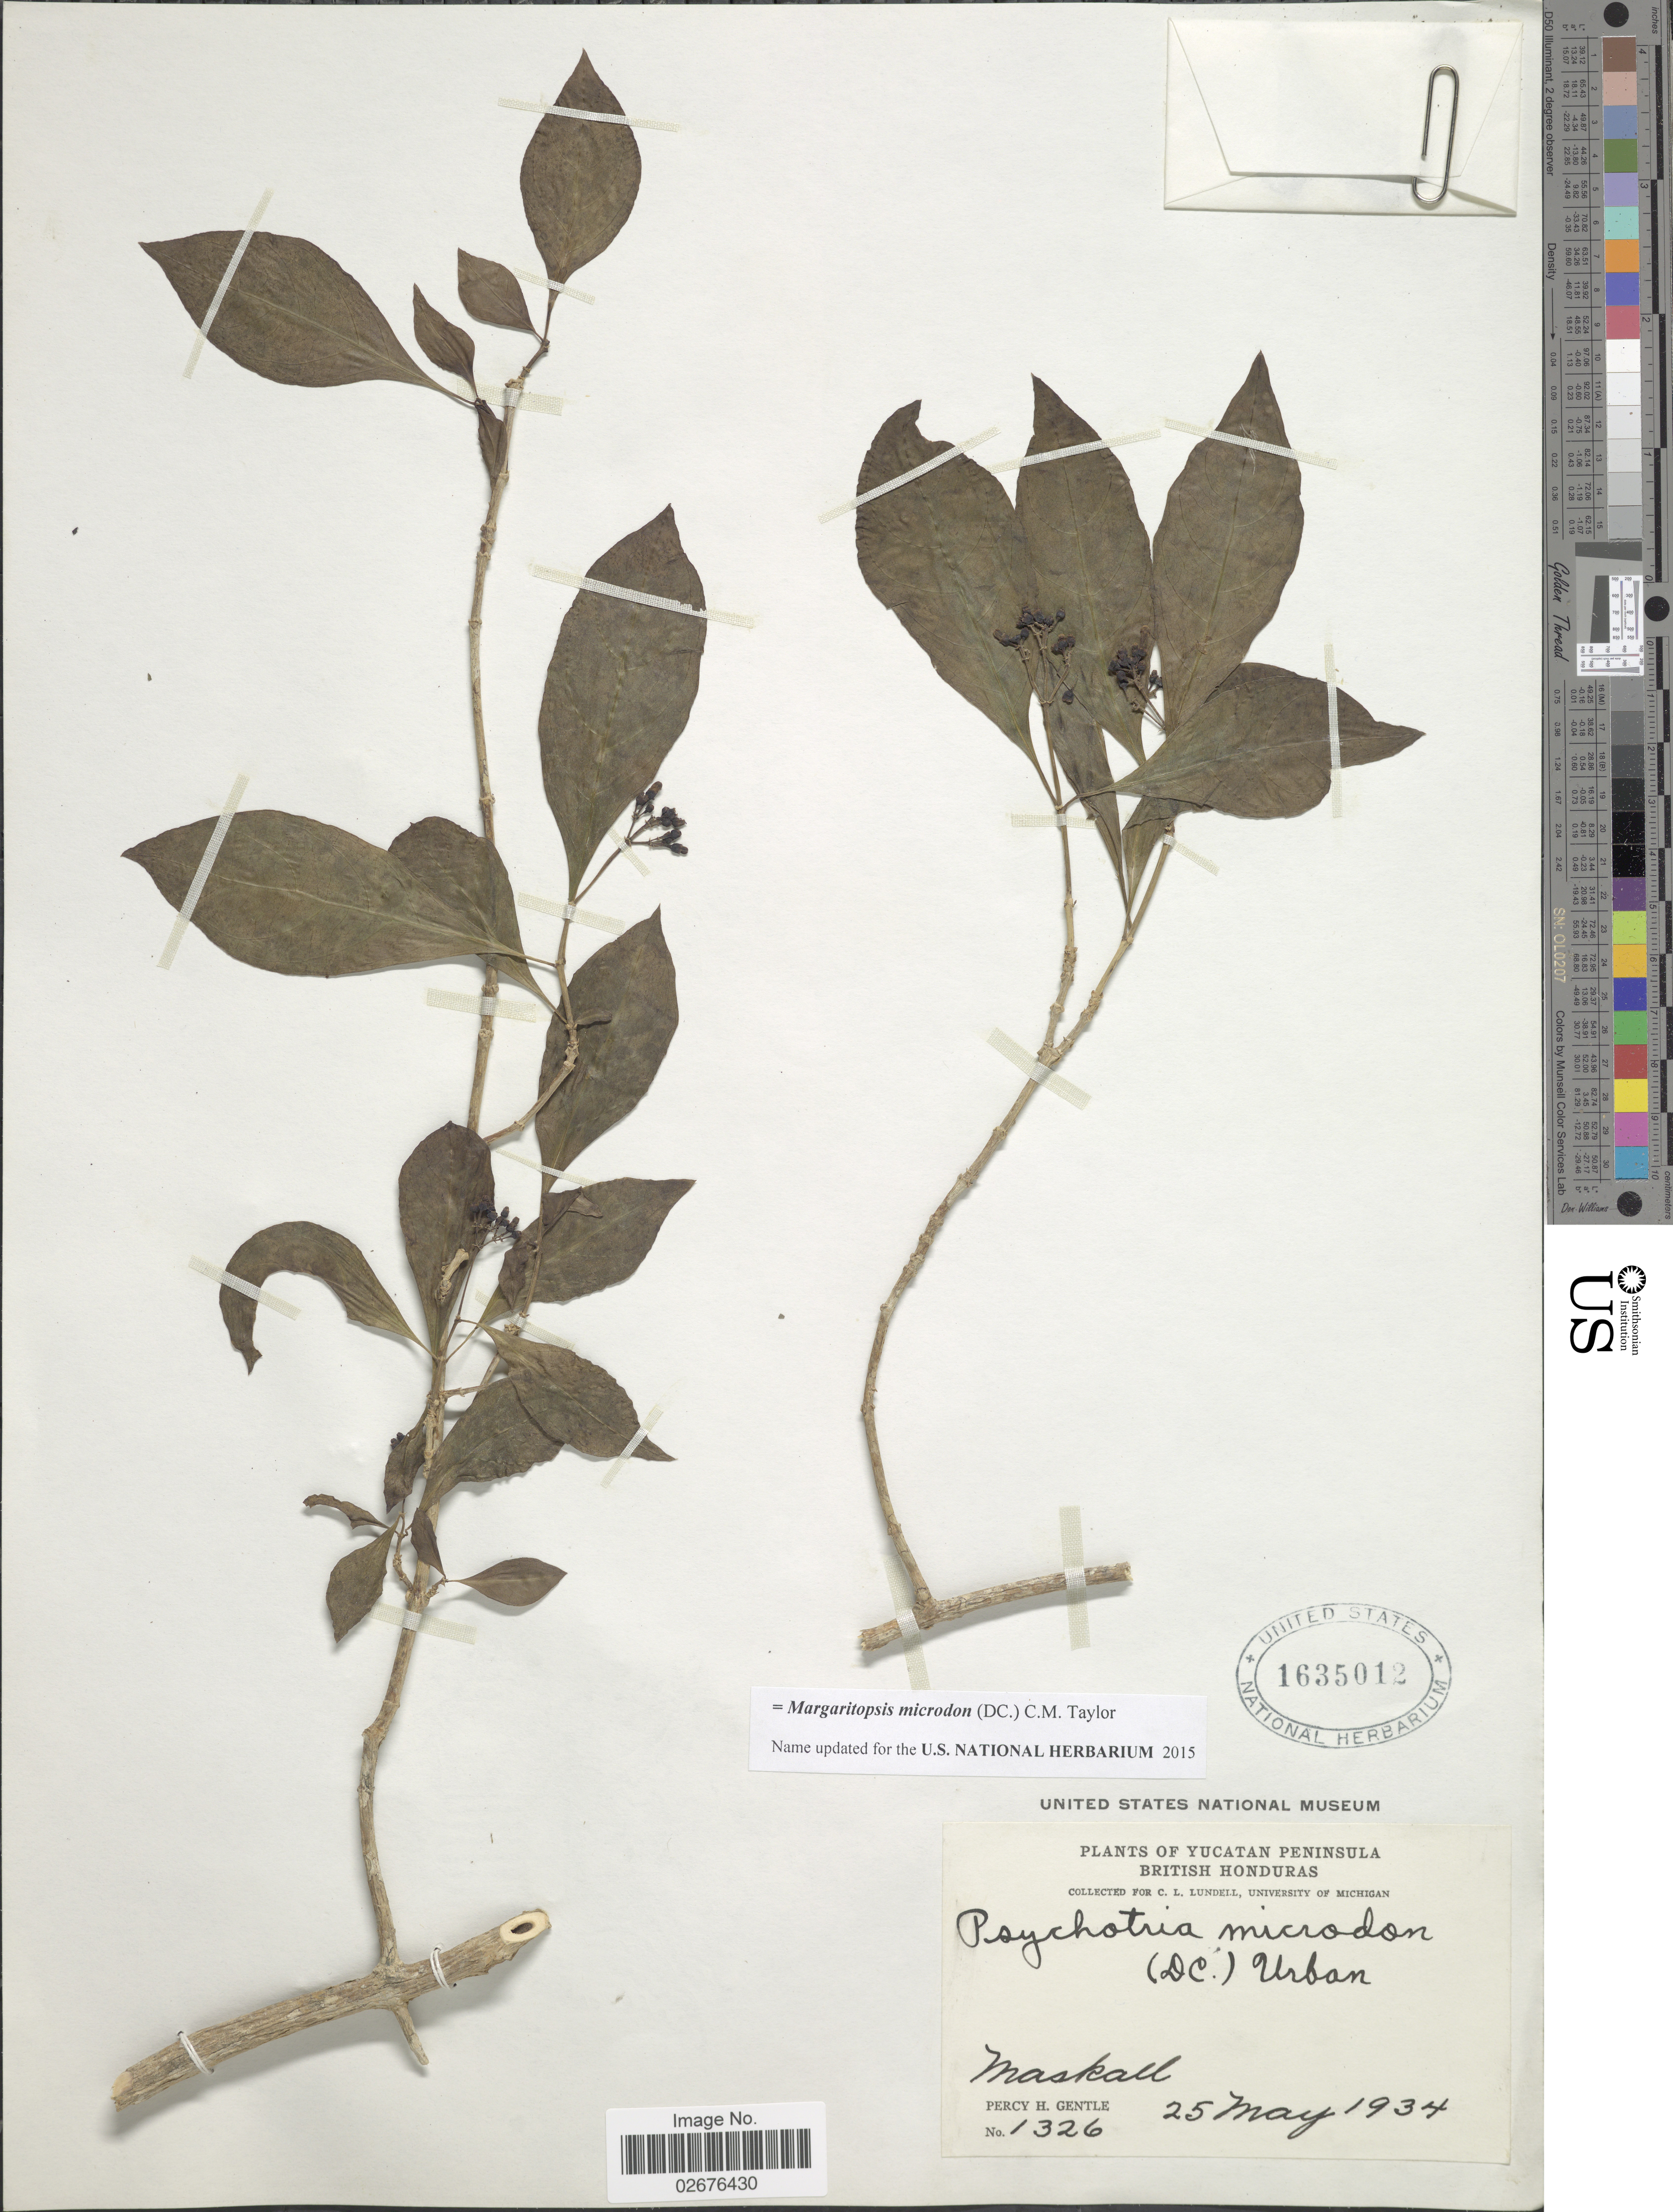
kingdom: Plantae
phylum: Tracheophyta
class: Magnoliopsida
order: Gentianales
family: Rubiaceae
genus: Margaritopsis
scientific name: Margaritopsis microdon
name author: (DC.) C.M. Taylor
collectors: P. H. Gentle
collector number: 1326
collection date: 1934-05-25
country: Belize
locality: Yucatan Peninsula, British Honduras, Maskall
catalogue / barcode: US 1635012